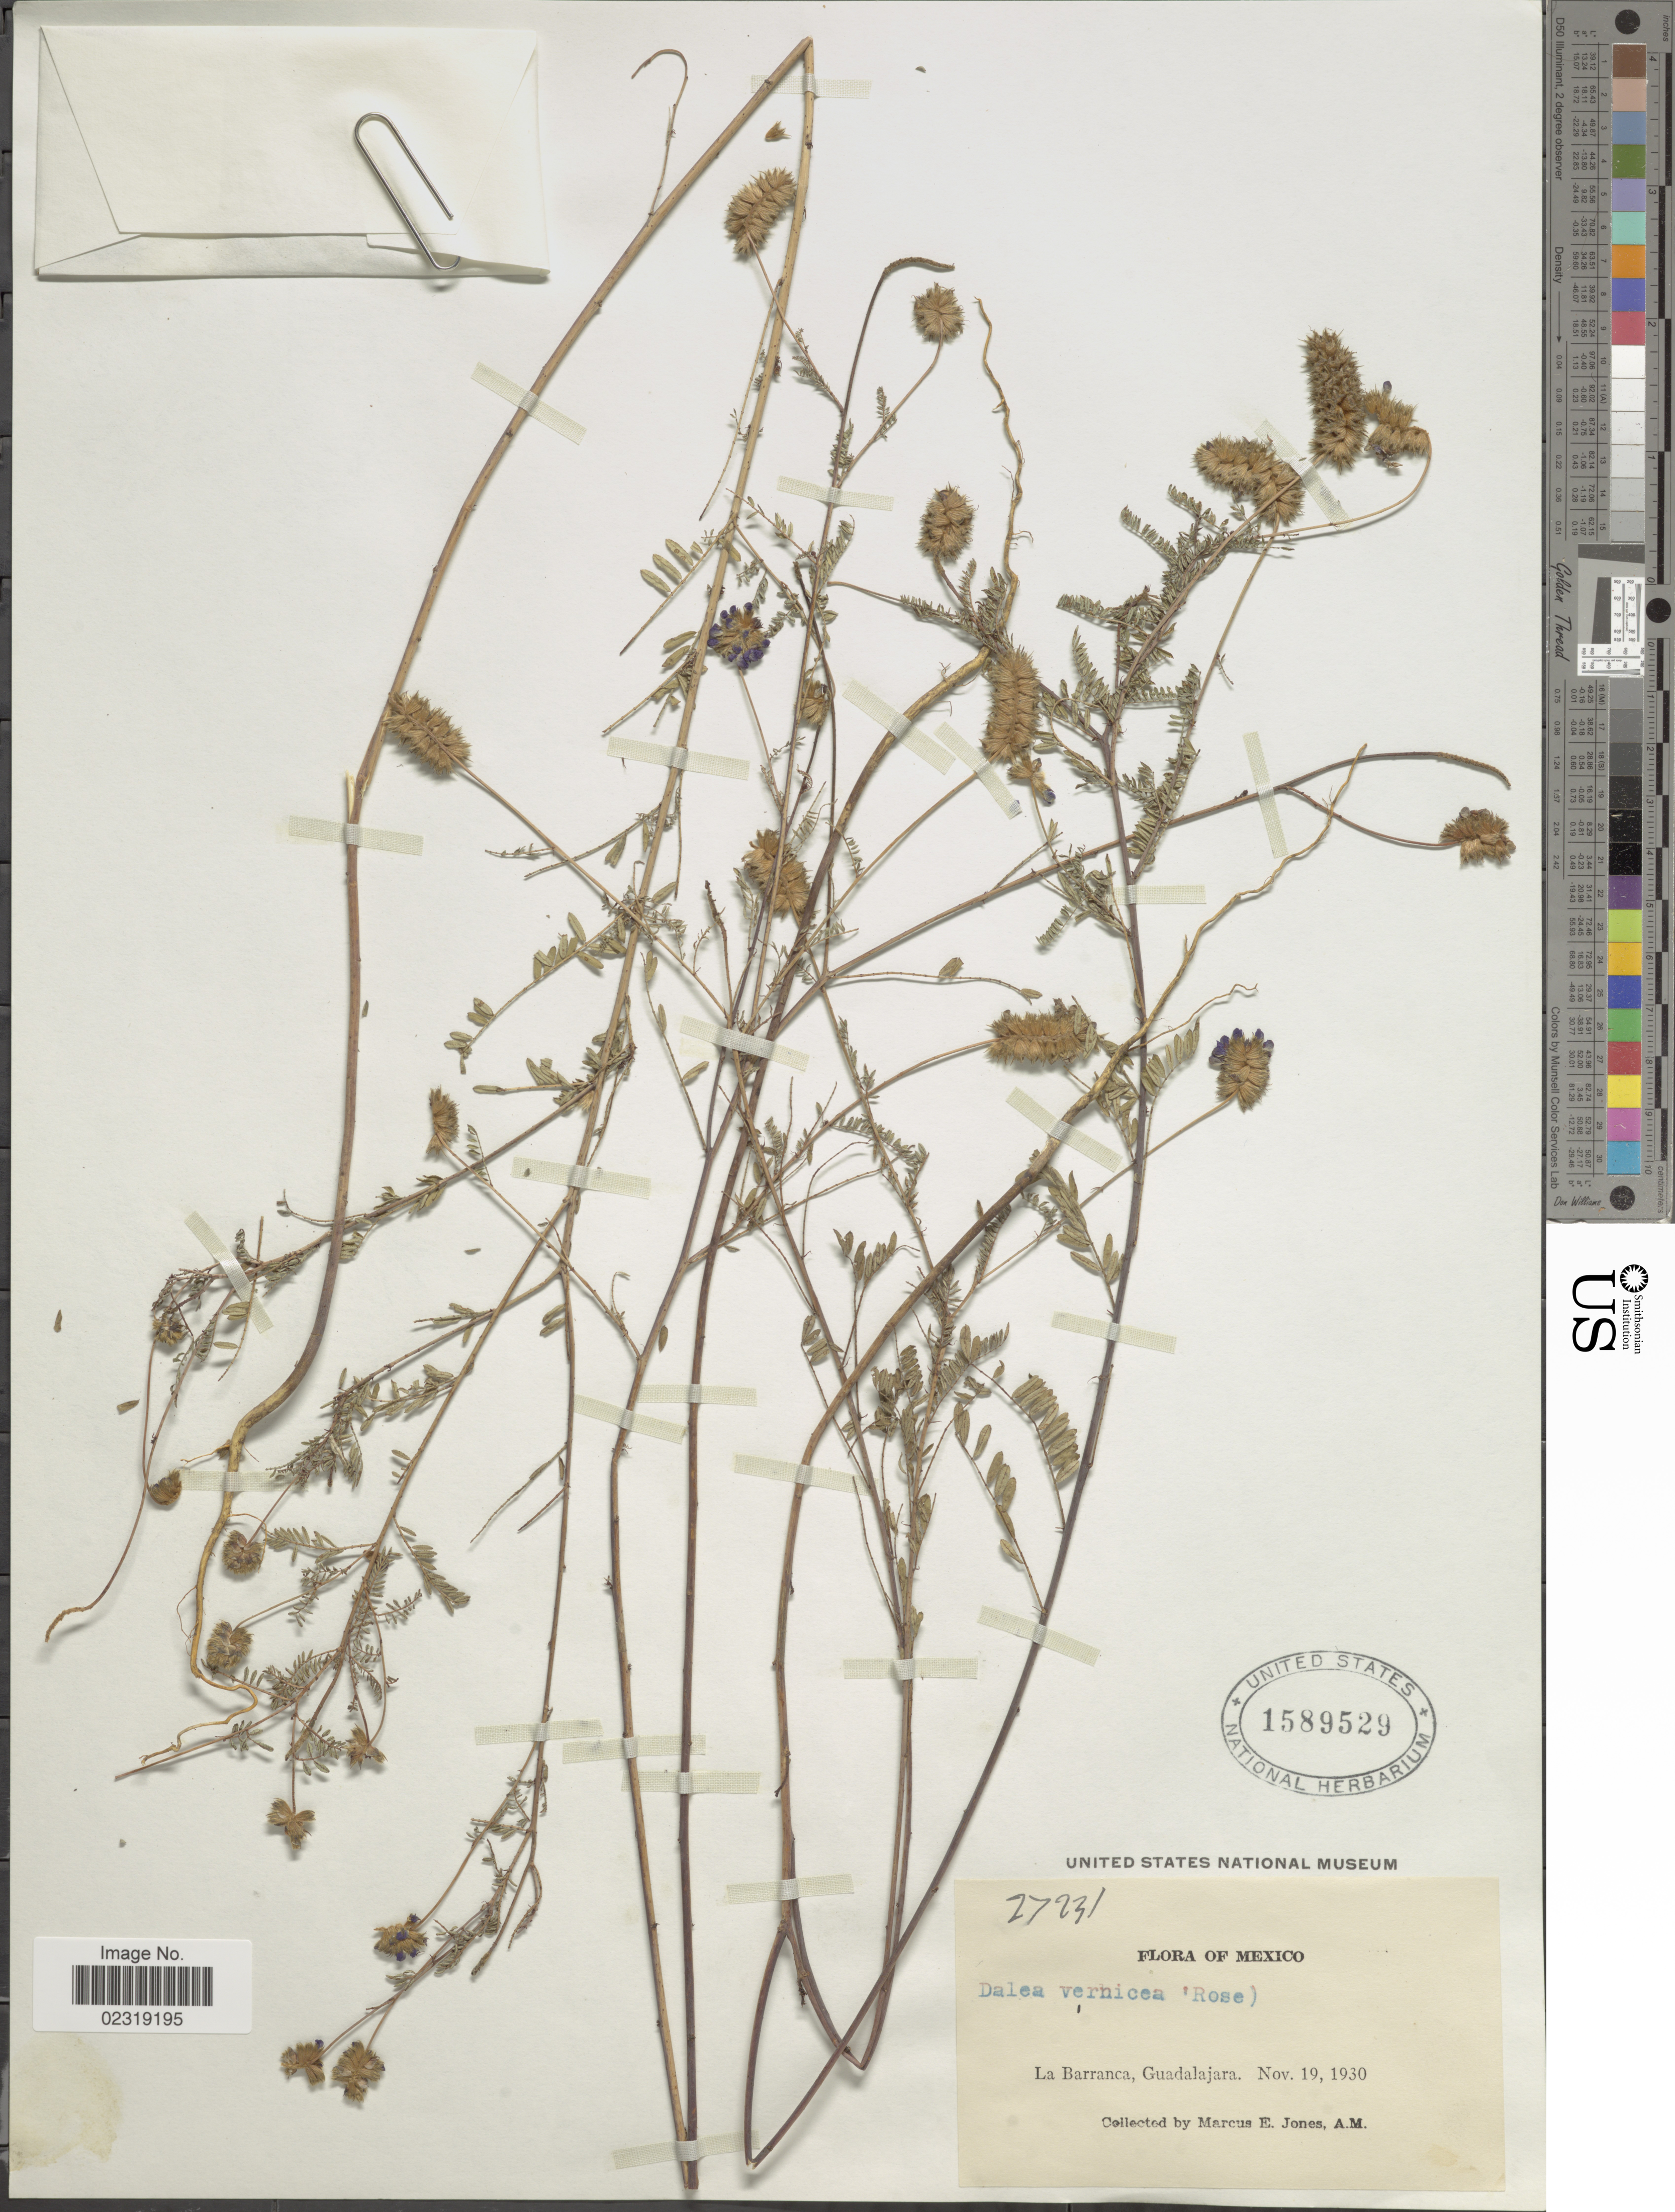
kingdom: Plantae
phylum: Tracheophyta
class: Magnoliopsida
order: Fabales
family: Fabaceae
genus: Dalea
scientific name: Dalea foliolosa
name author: (Aiton) Barneby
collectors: M. E. Jones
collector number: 27231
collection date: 1930-11-19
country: Mexico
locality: La Barranca, Guadalajara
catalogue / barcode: US 1589529